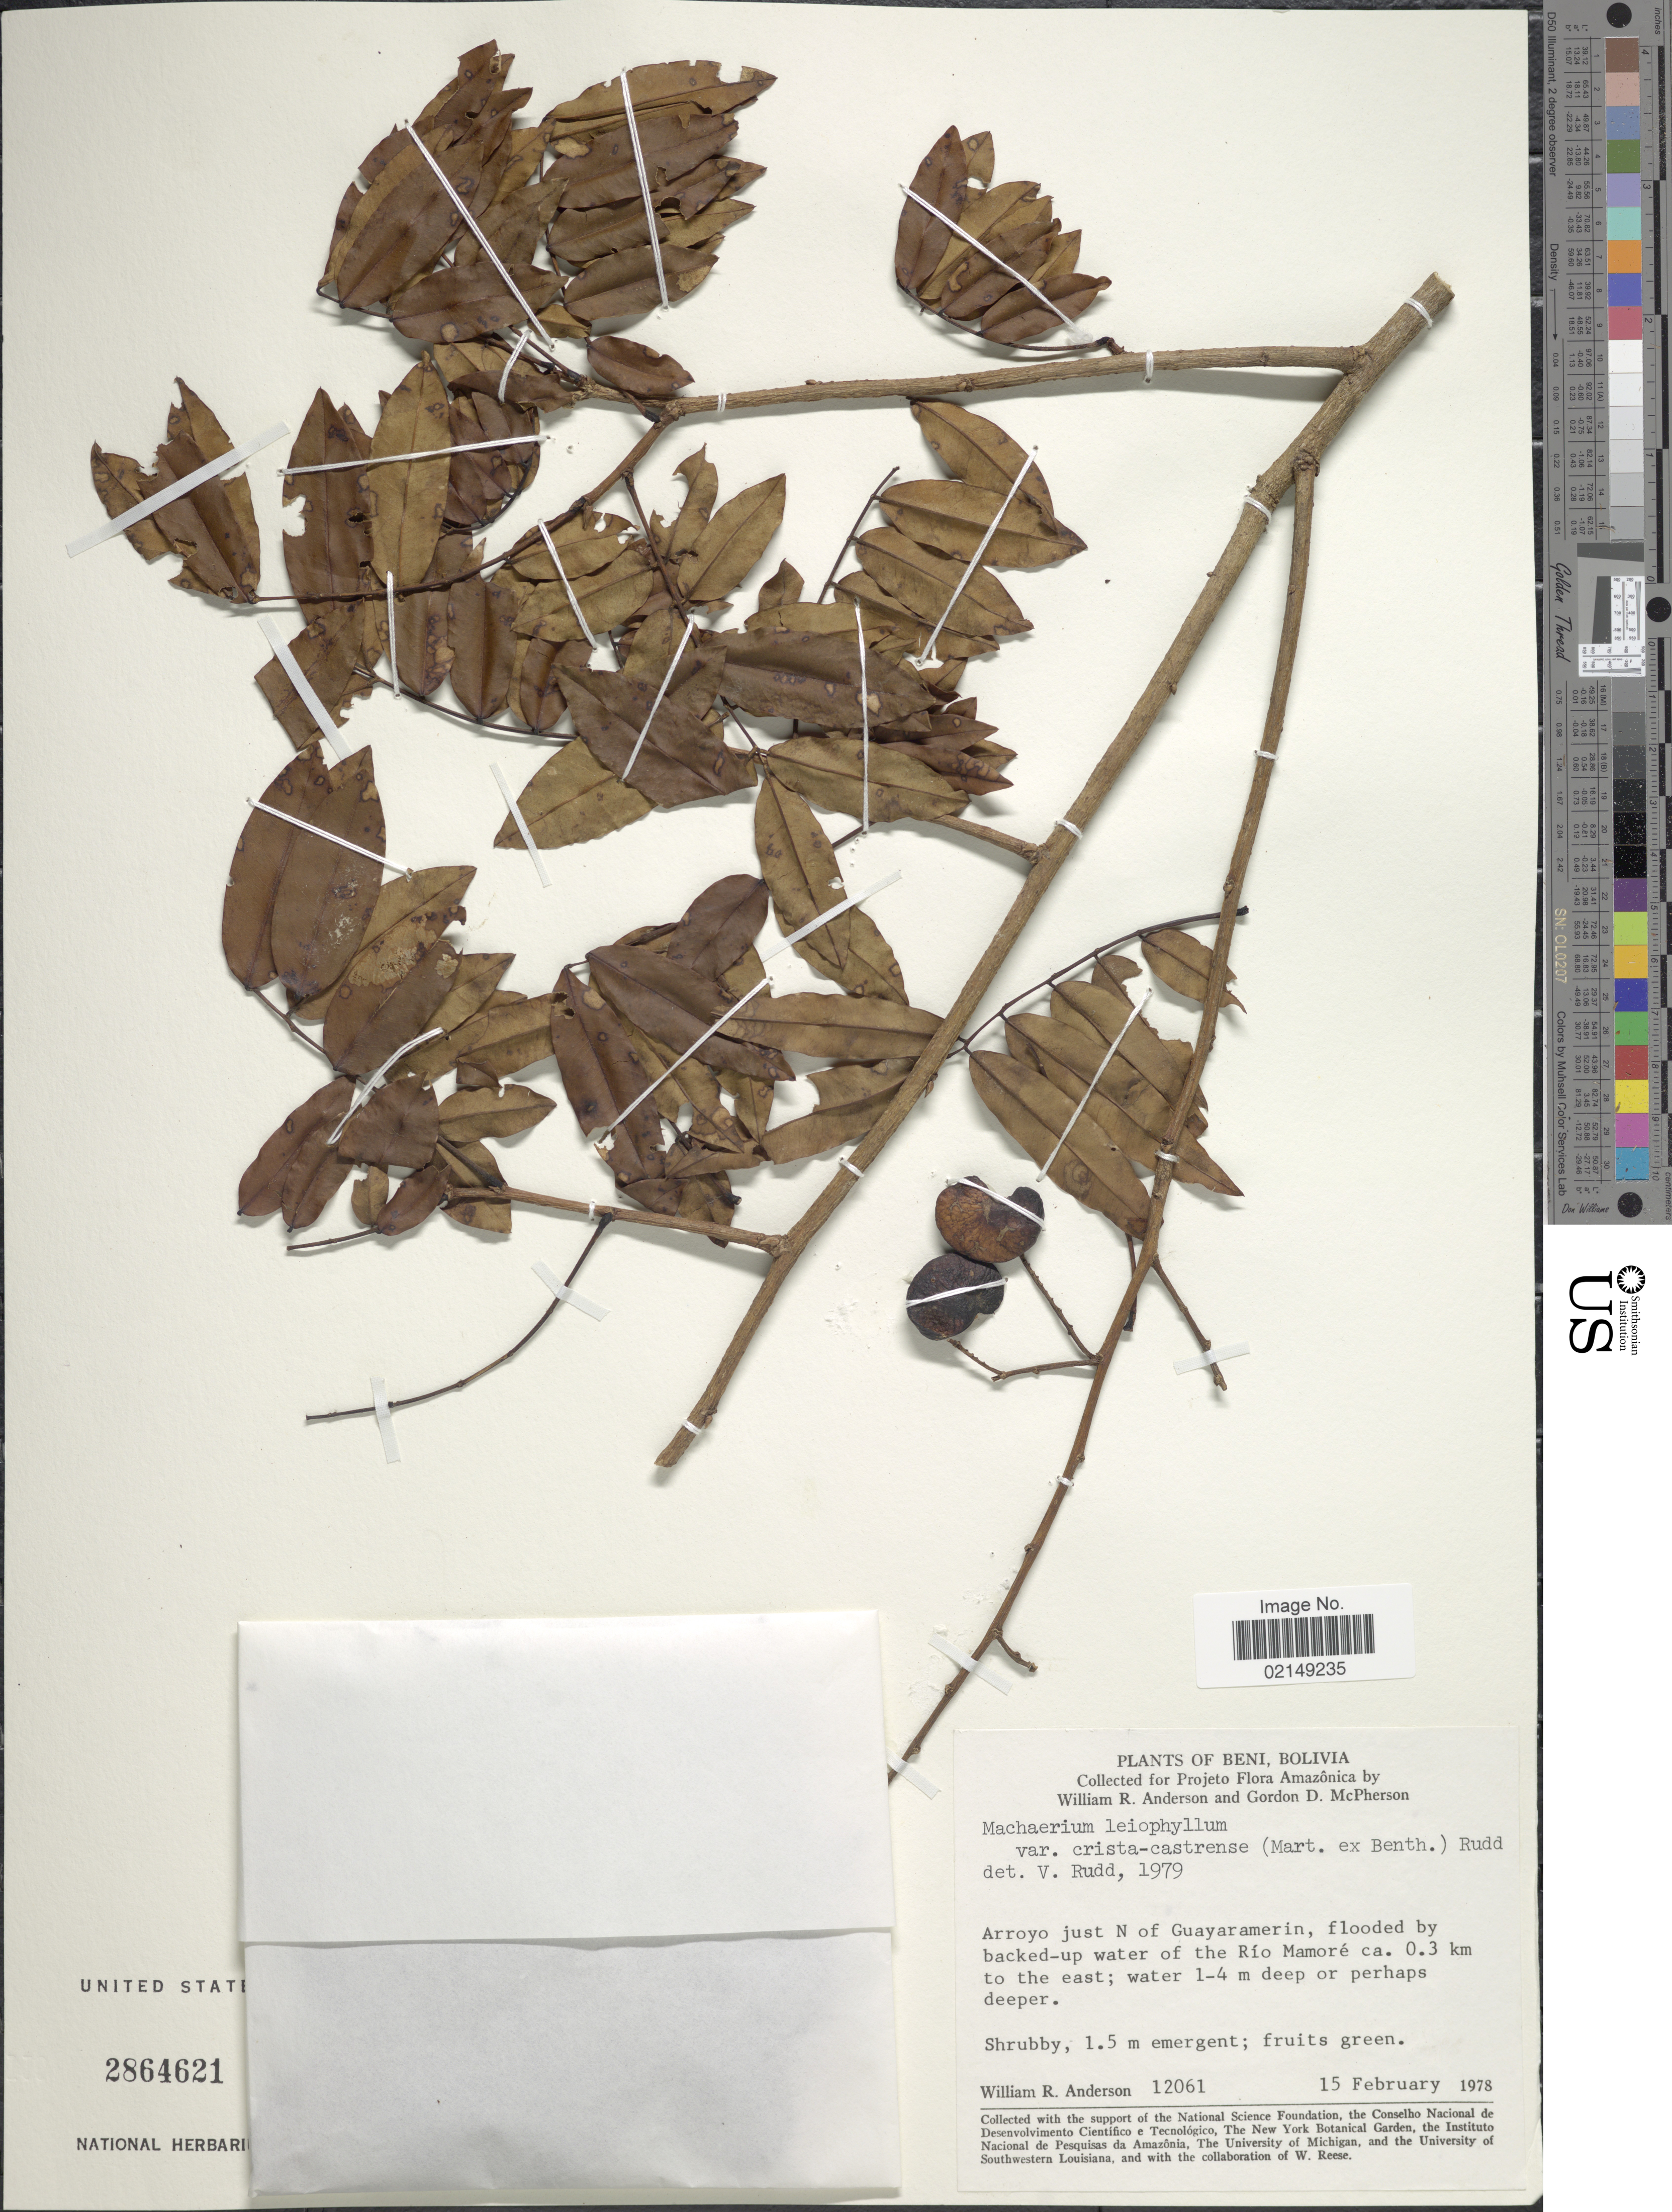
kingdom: Plantae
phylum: Tracheophyta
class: Magnoliopsida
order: Fabales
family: Fabaceae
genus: Machaerium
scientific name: Machaerium leiophyllum var. crista-castrense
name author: (Mart. ex Benth.) Rudd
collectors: W. R. Anderson & G. D. McPherson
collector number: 12061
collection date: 1978-02-15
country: Bolivia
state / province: Beni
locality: Arroyo just N of Guayaramerin, flooded by backed-up water of the Rio Mamore ca. 0.3 km to the east.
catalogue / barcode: US 2864621